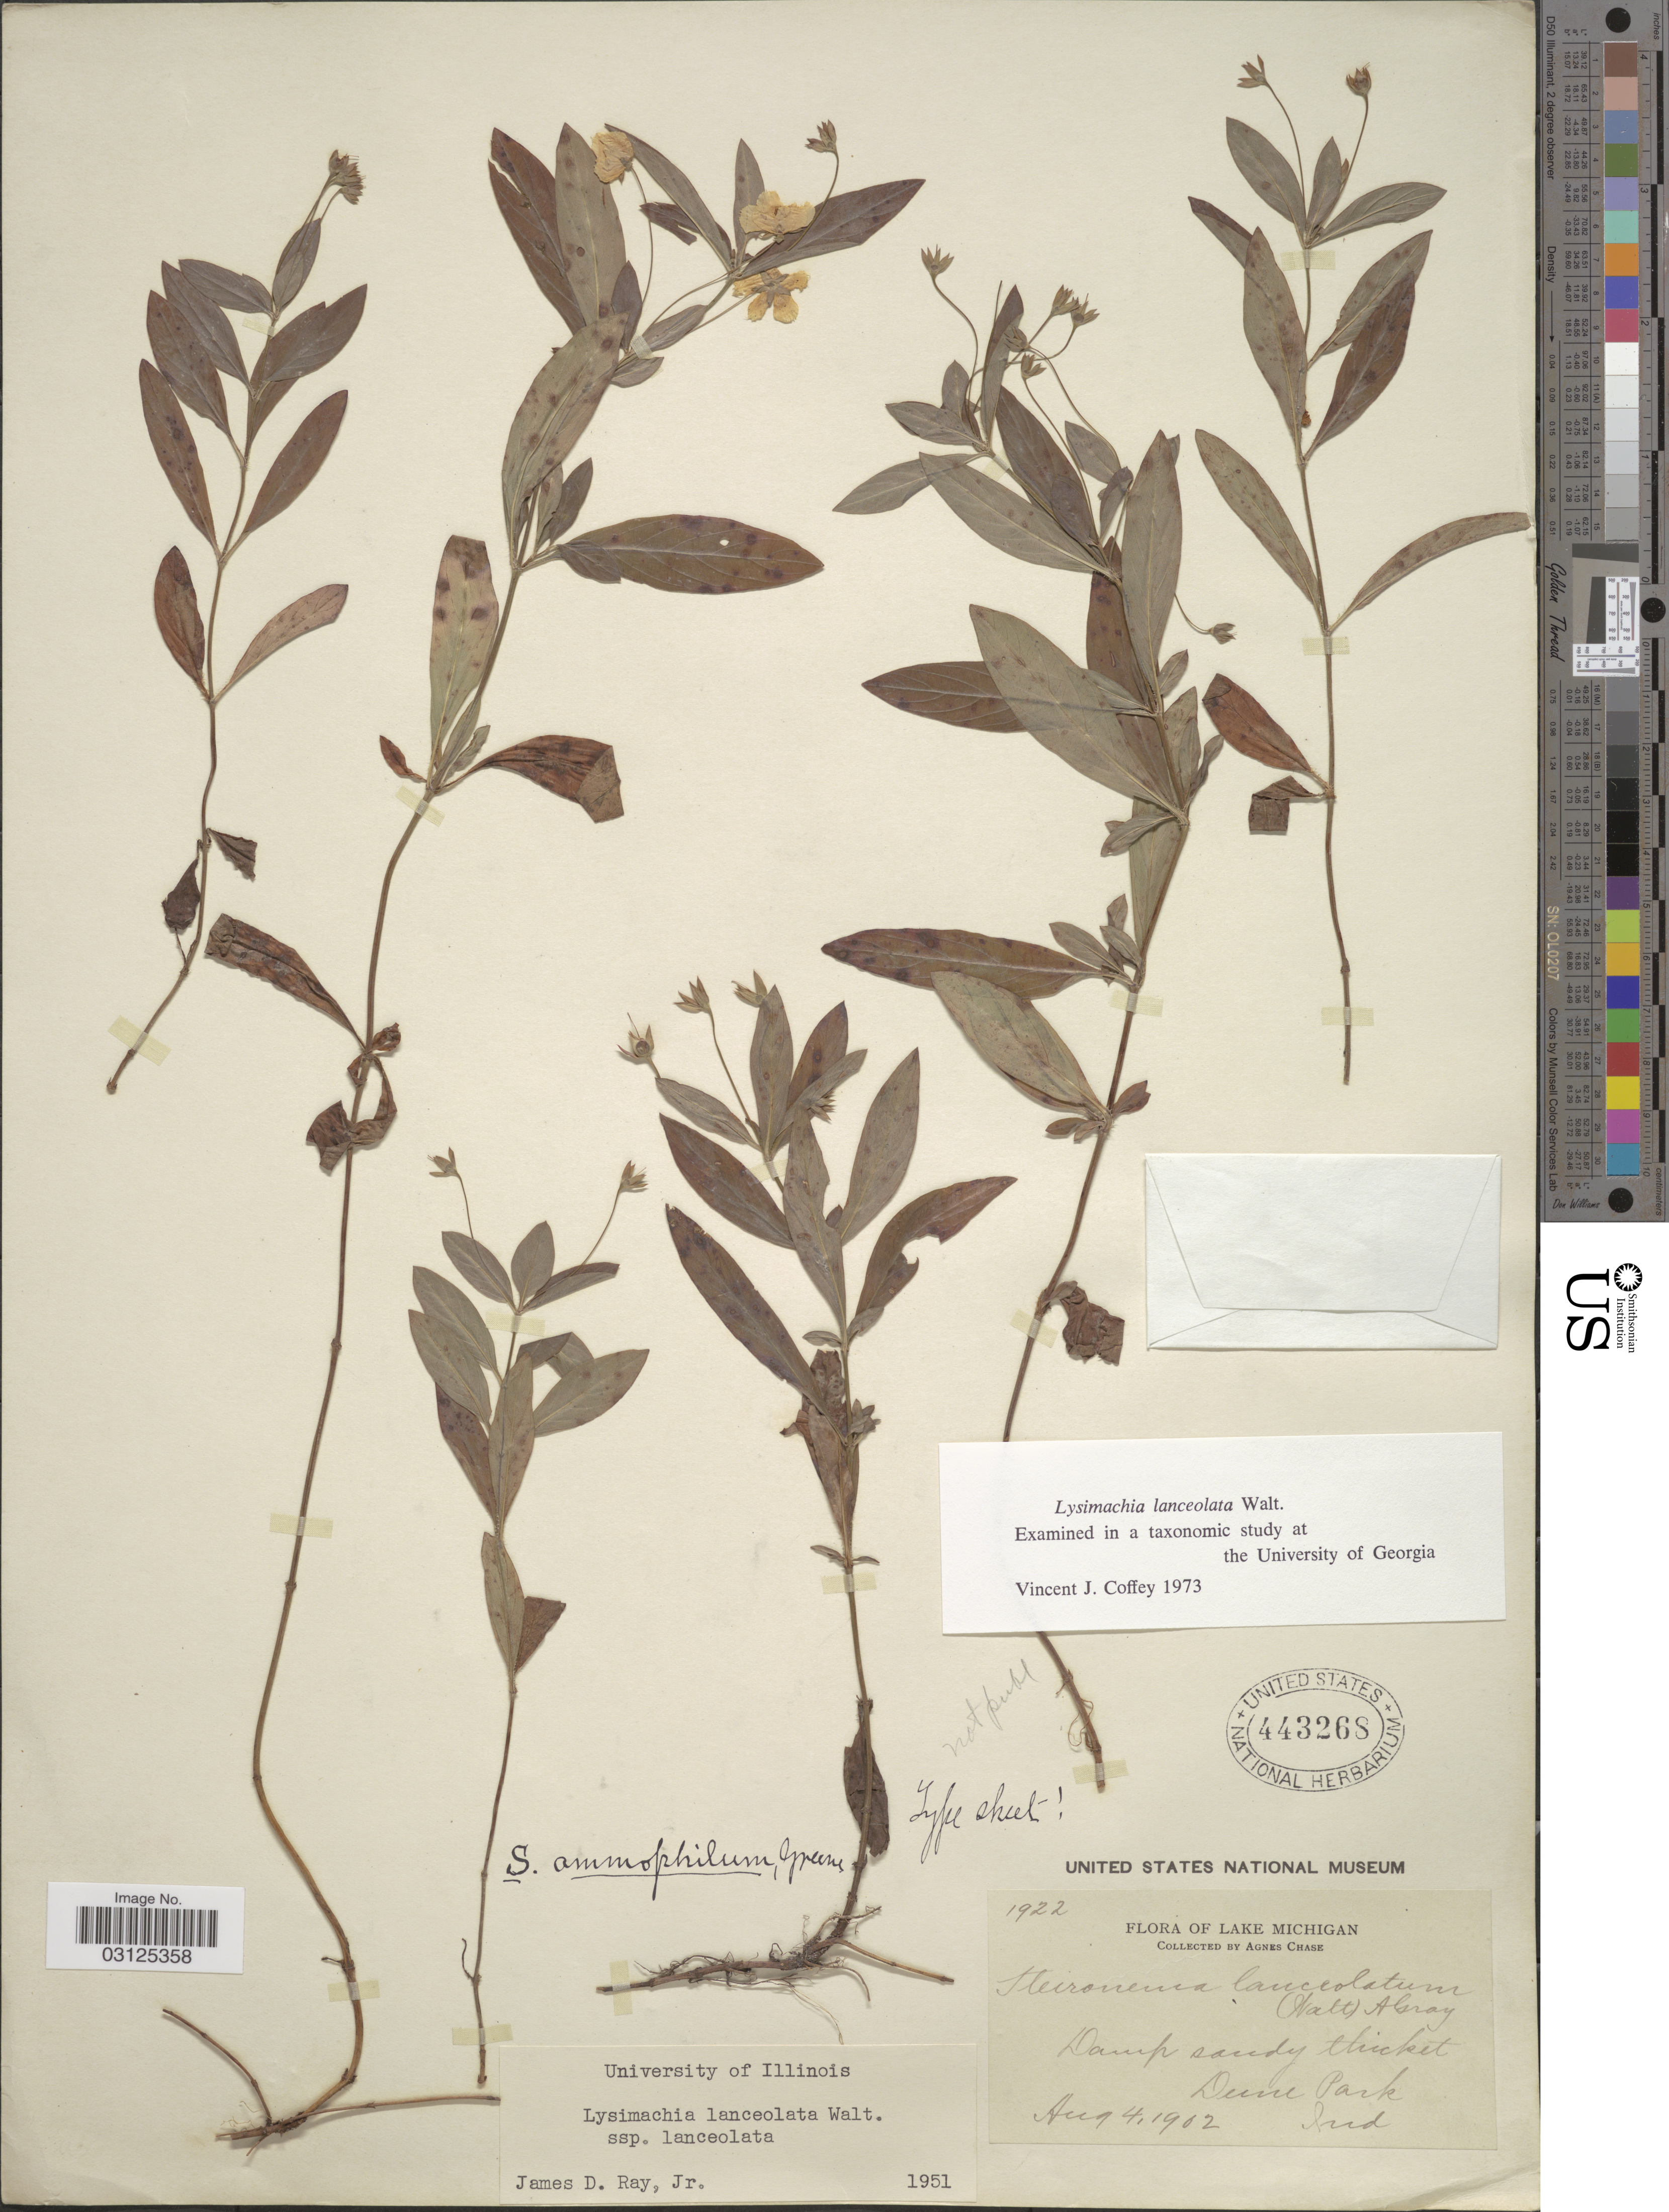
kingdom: Plantae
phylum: Tracheophyta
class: Magnoliopsida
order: Ericales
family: Primulaceae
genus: Lysimachia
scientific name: Lysimachia lanceolata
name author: Walter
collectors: A. Chase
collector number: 1922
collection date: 1902-08-04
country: United States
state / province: Indiana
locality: Lake Michigan. Damp sandy thicket. Dune Park.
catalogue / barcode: US 443268